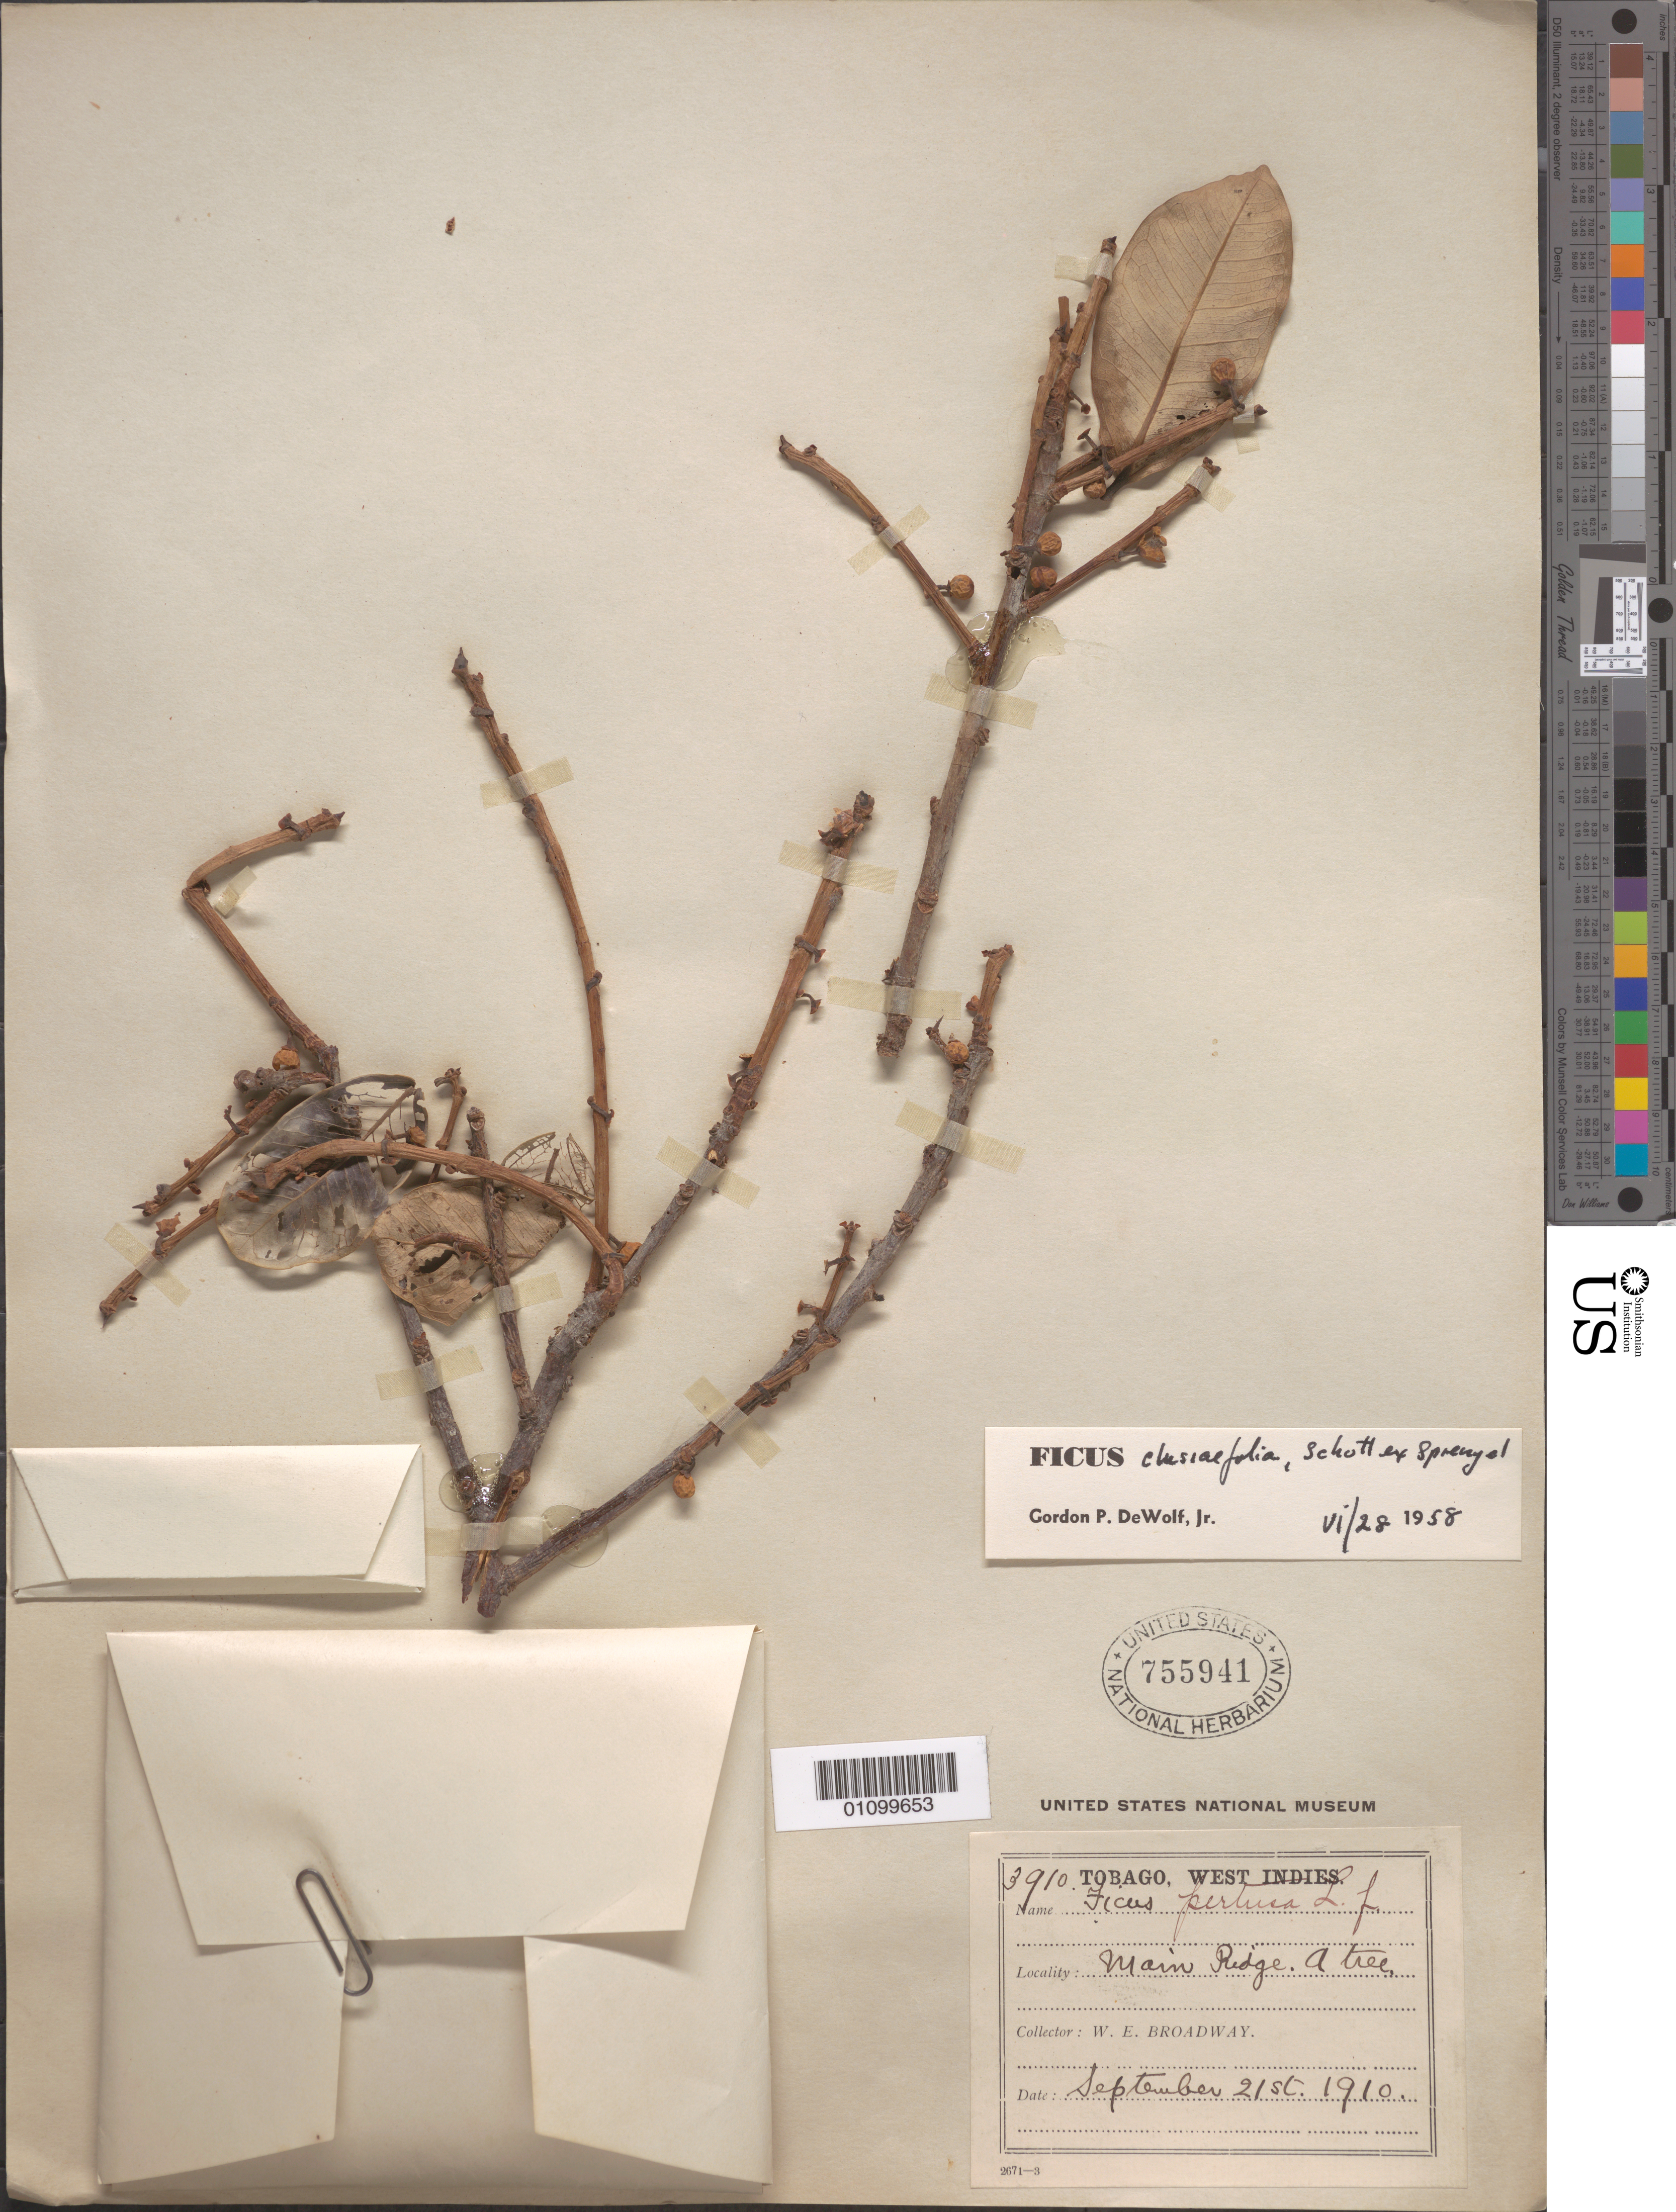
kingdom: Plantae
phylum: Tracheophyta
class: Magnoliopsida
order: Rosales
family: Moraceae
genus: Ficus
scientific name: Ficus clusiifolia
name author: Schott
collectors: W. E. Broadway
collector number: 3910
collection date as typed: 21 Sep 1910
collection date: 1910-09-21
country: Trinidad and Tobago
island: Tobago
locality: Main Ridge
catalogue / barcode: US 755941